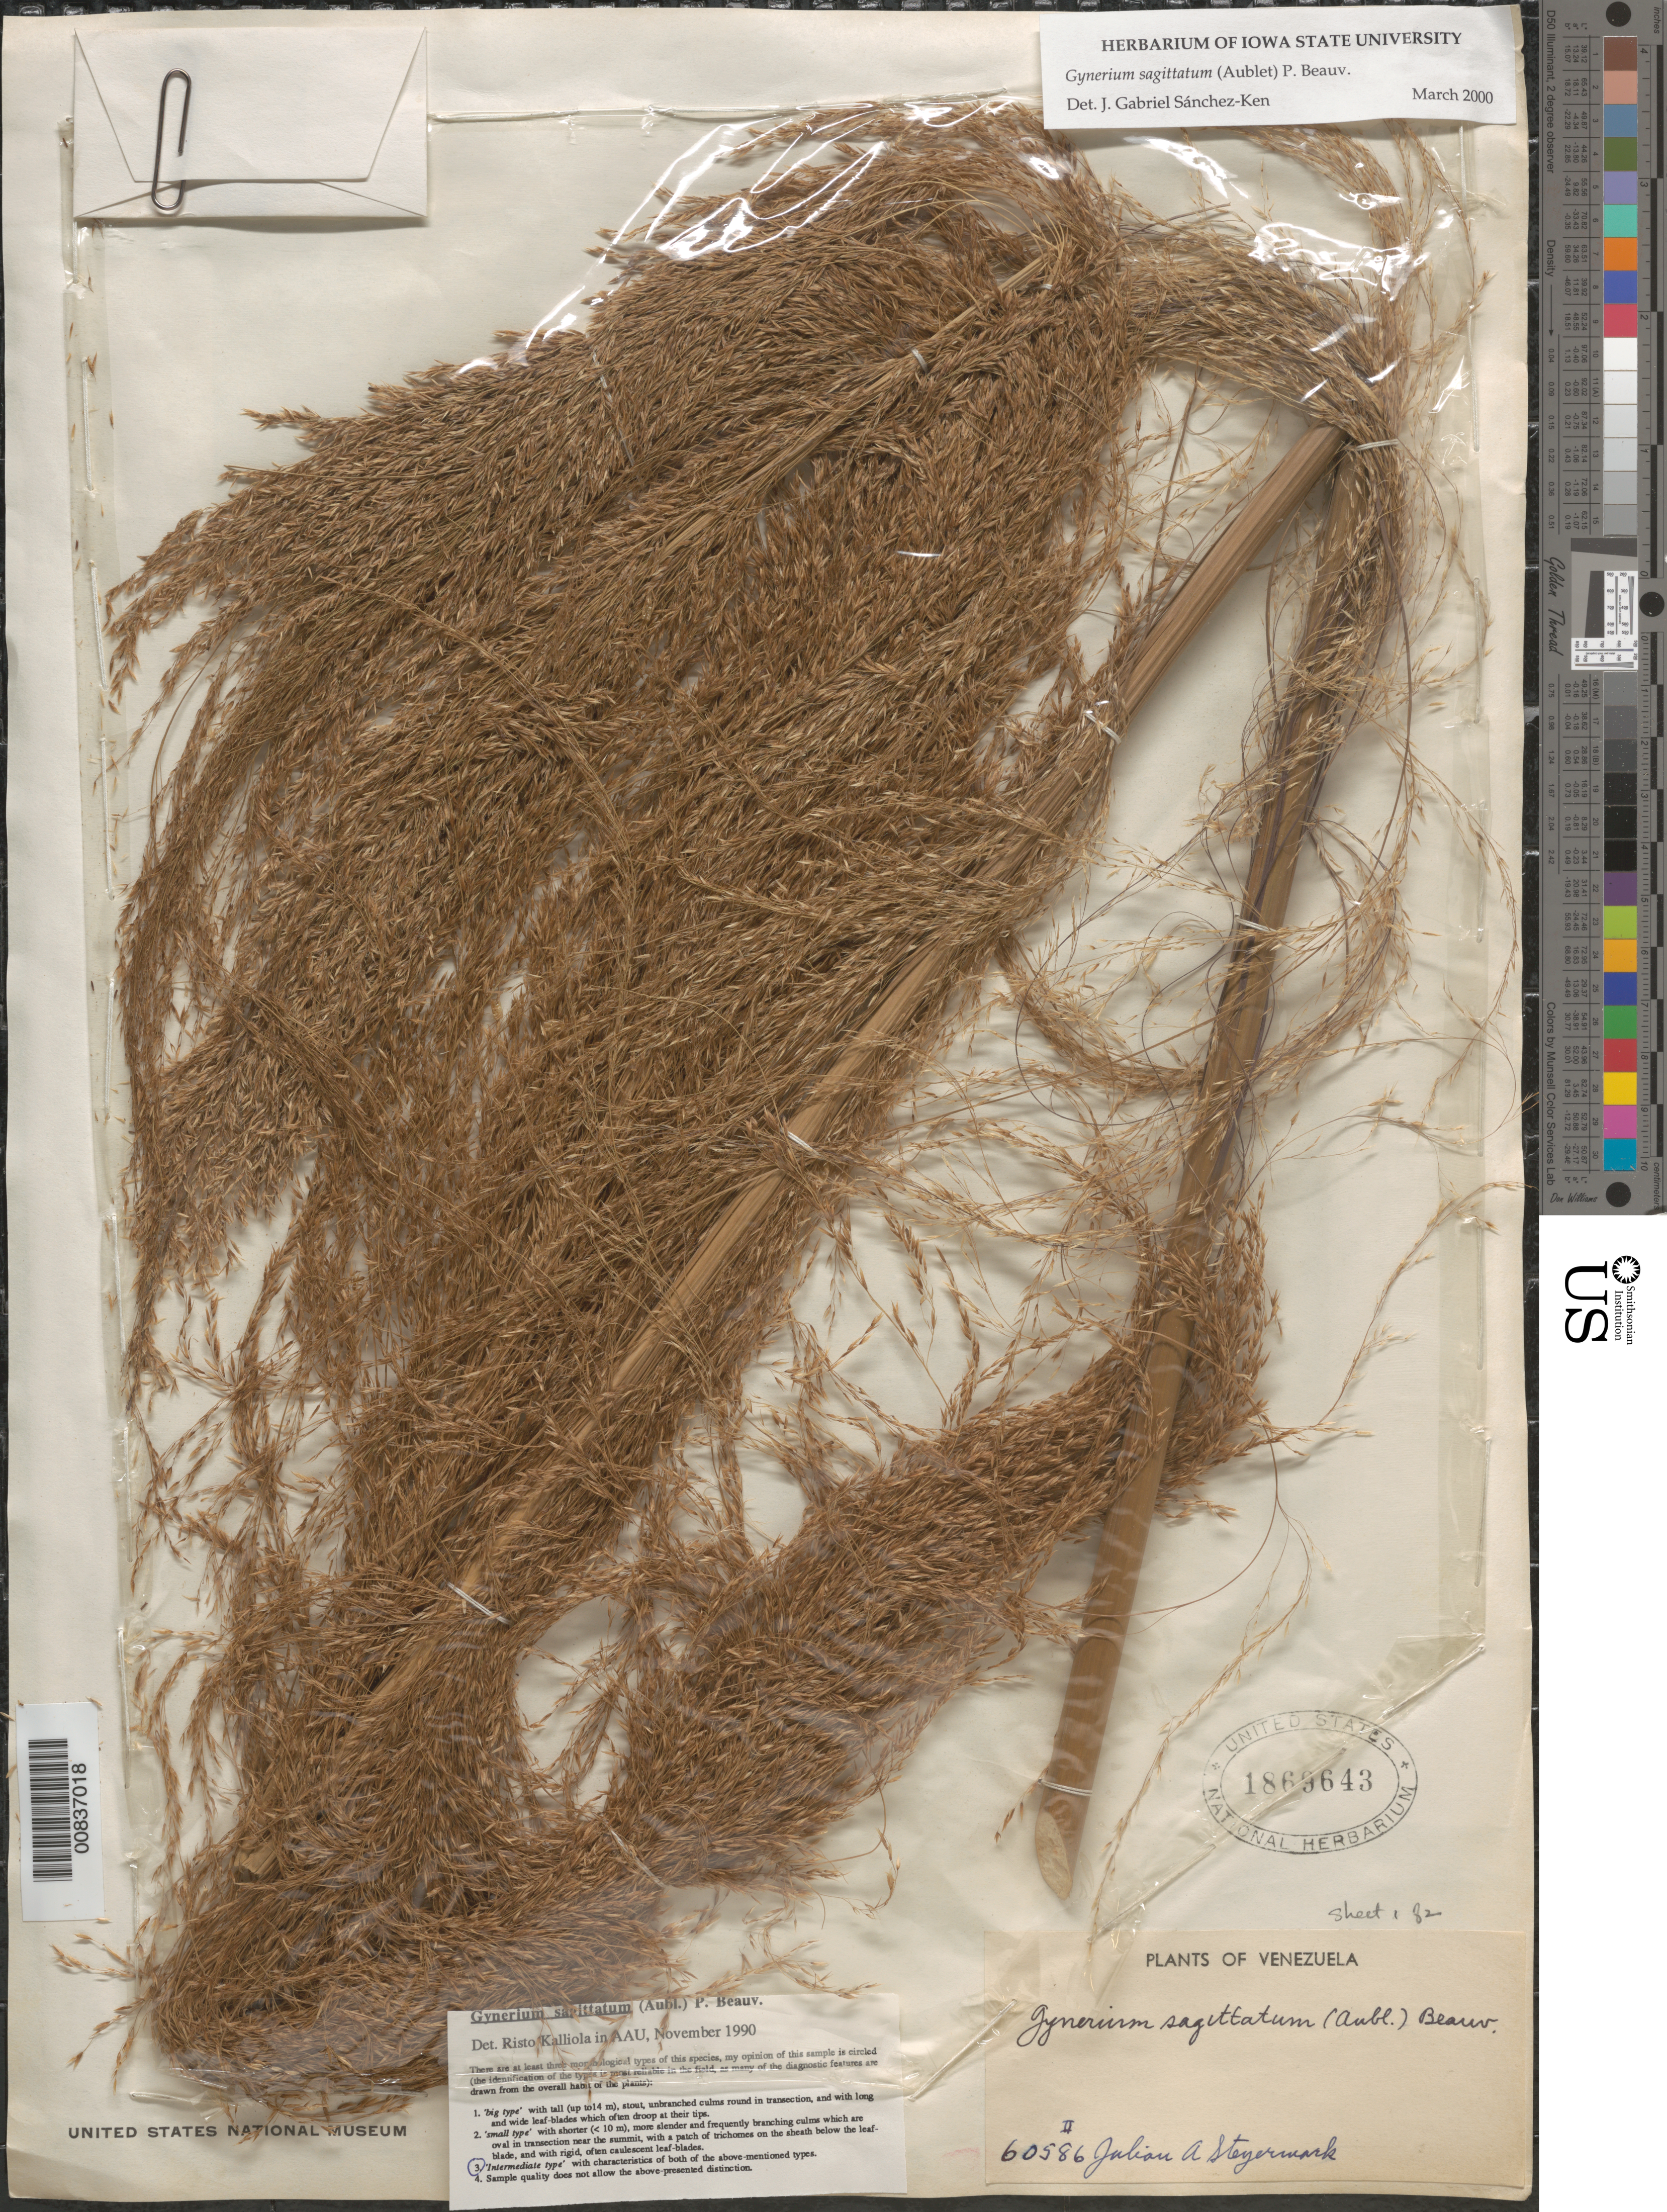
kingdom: Plantae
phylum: Tracheophyta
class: Liliopsida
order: Poales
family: Poaceae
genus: Gynerium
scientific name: Gynerium sagittatum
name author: (Aubl.) P. Beauv.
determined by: Sánchez-Ken, J. G.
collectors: J. Steyermark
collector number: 60586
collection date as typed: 25-Nov-44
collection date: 1944-11-25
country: Venezuela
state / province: Bolívar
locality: Quebrada O-paru-má, trib. of Río Pacairao, below Santa Teresita de Kavanayén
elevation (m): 915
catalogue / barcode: US 1869643